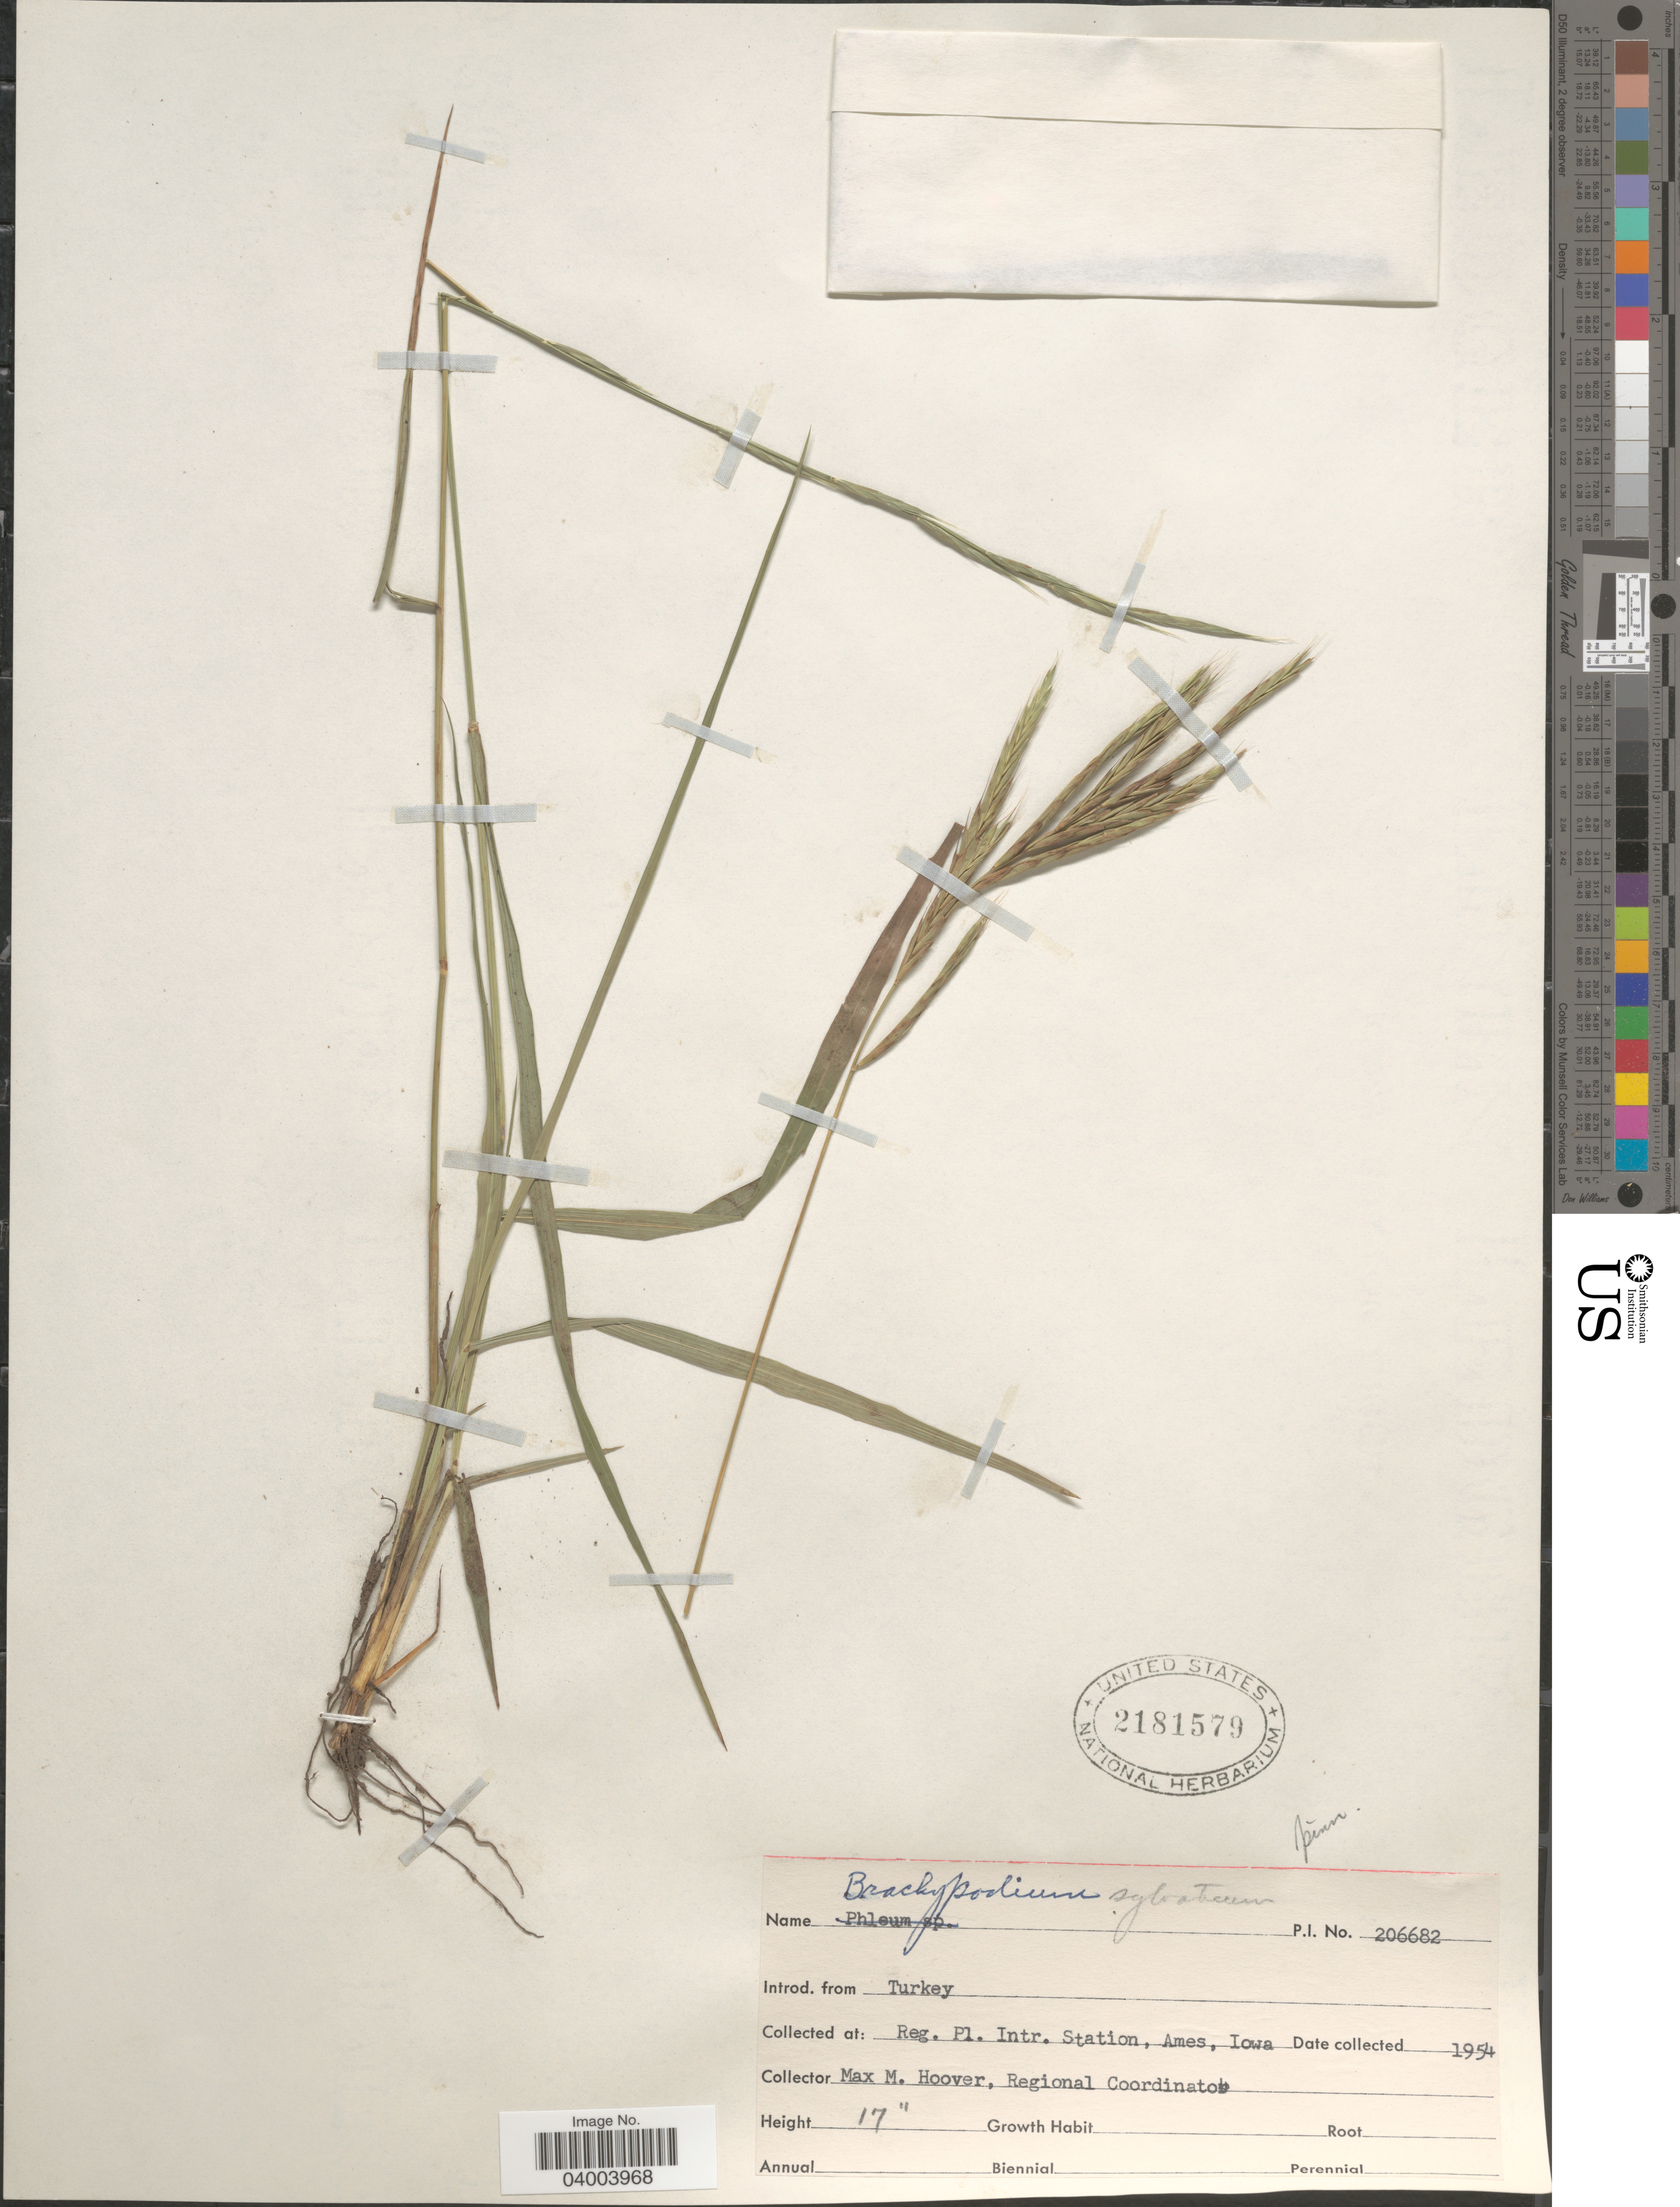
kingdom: Plantae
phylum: Tracheophyta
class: Liliopsida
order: Poales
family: Poaceae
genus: Brachypodium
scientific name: Brachypodium pinnatum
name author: (L.) P. Beauv.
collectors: M. Hoover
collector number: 206682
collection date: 1954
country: United States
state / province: Iowa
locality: Reg. Pl. Intr. Station, Ames.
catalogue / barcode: US 2181579